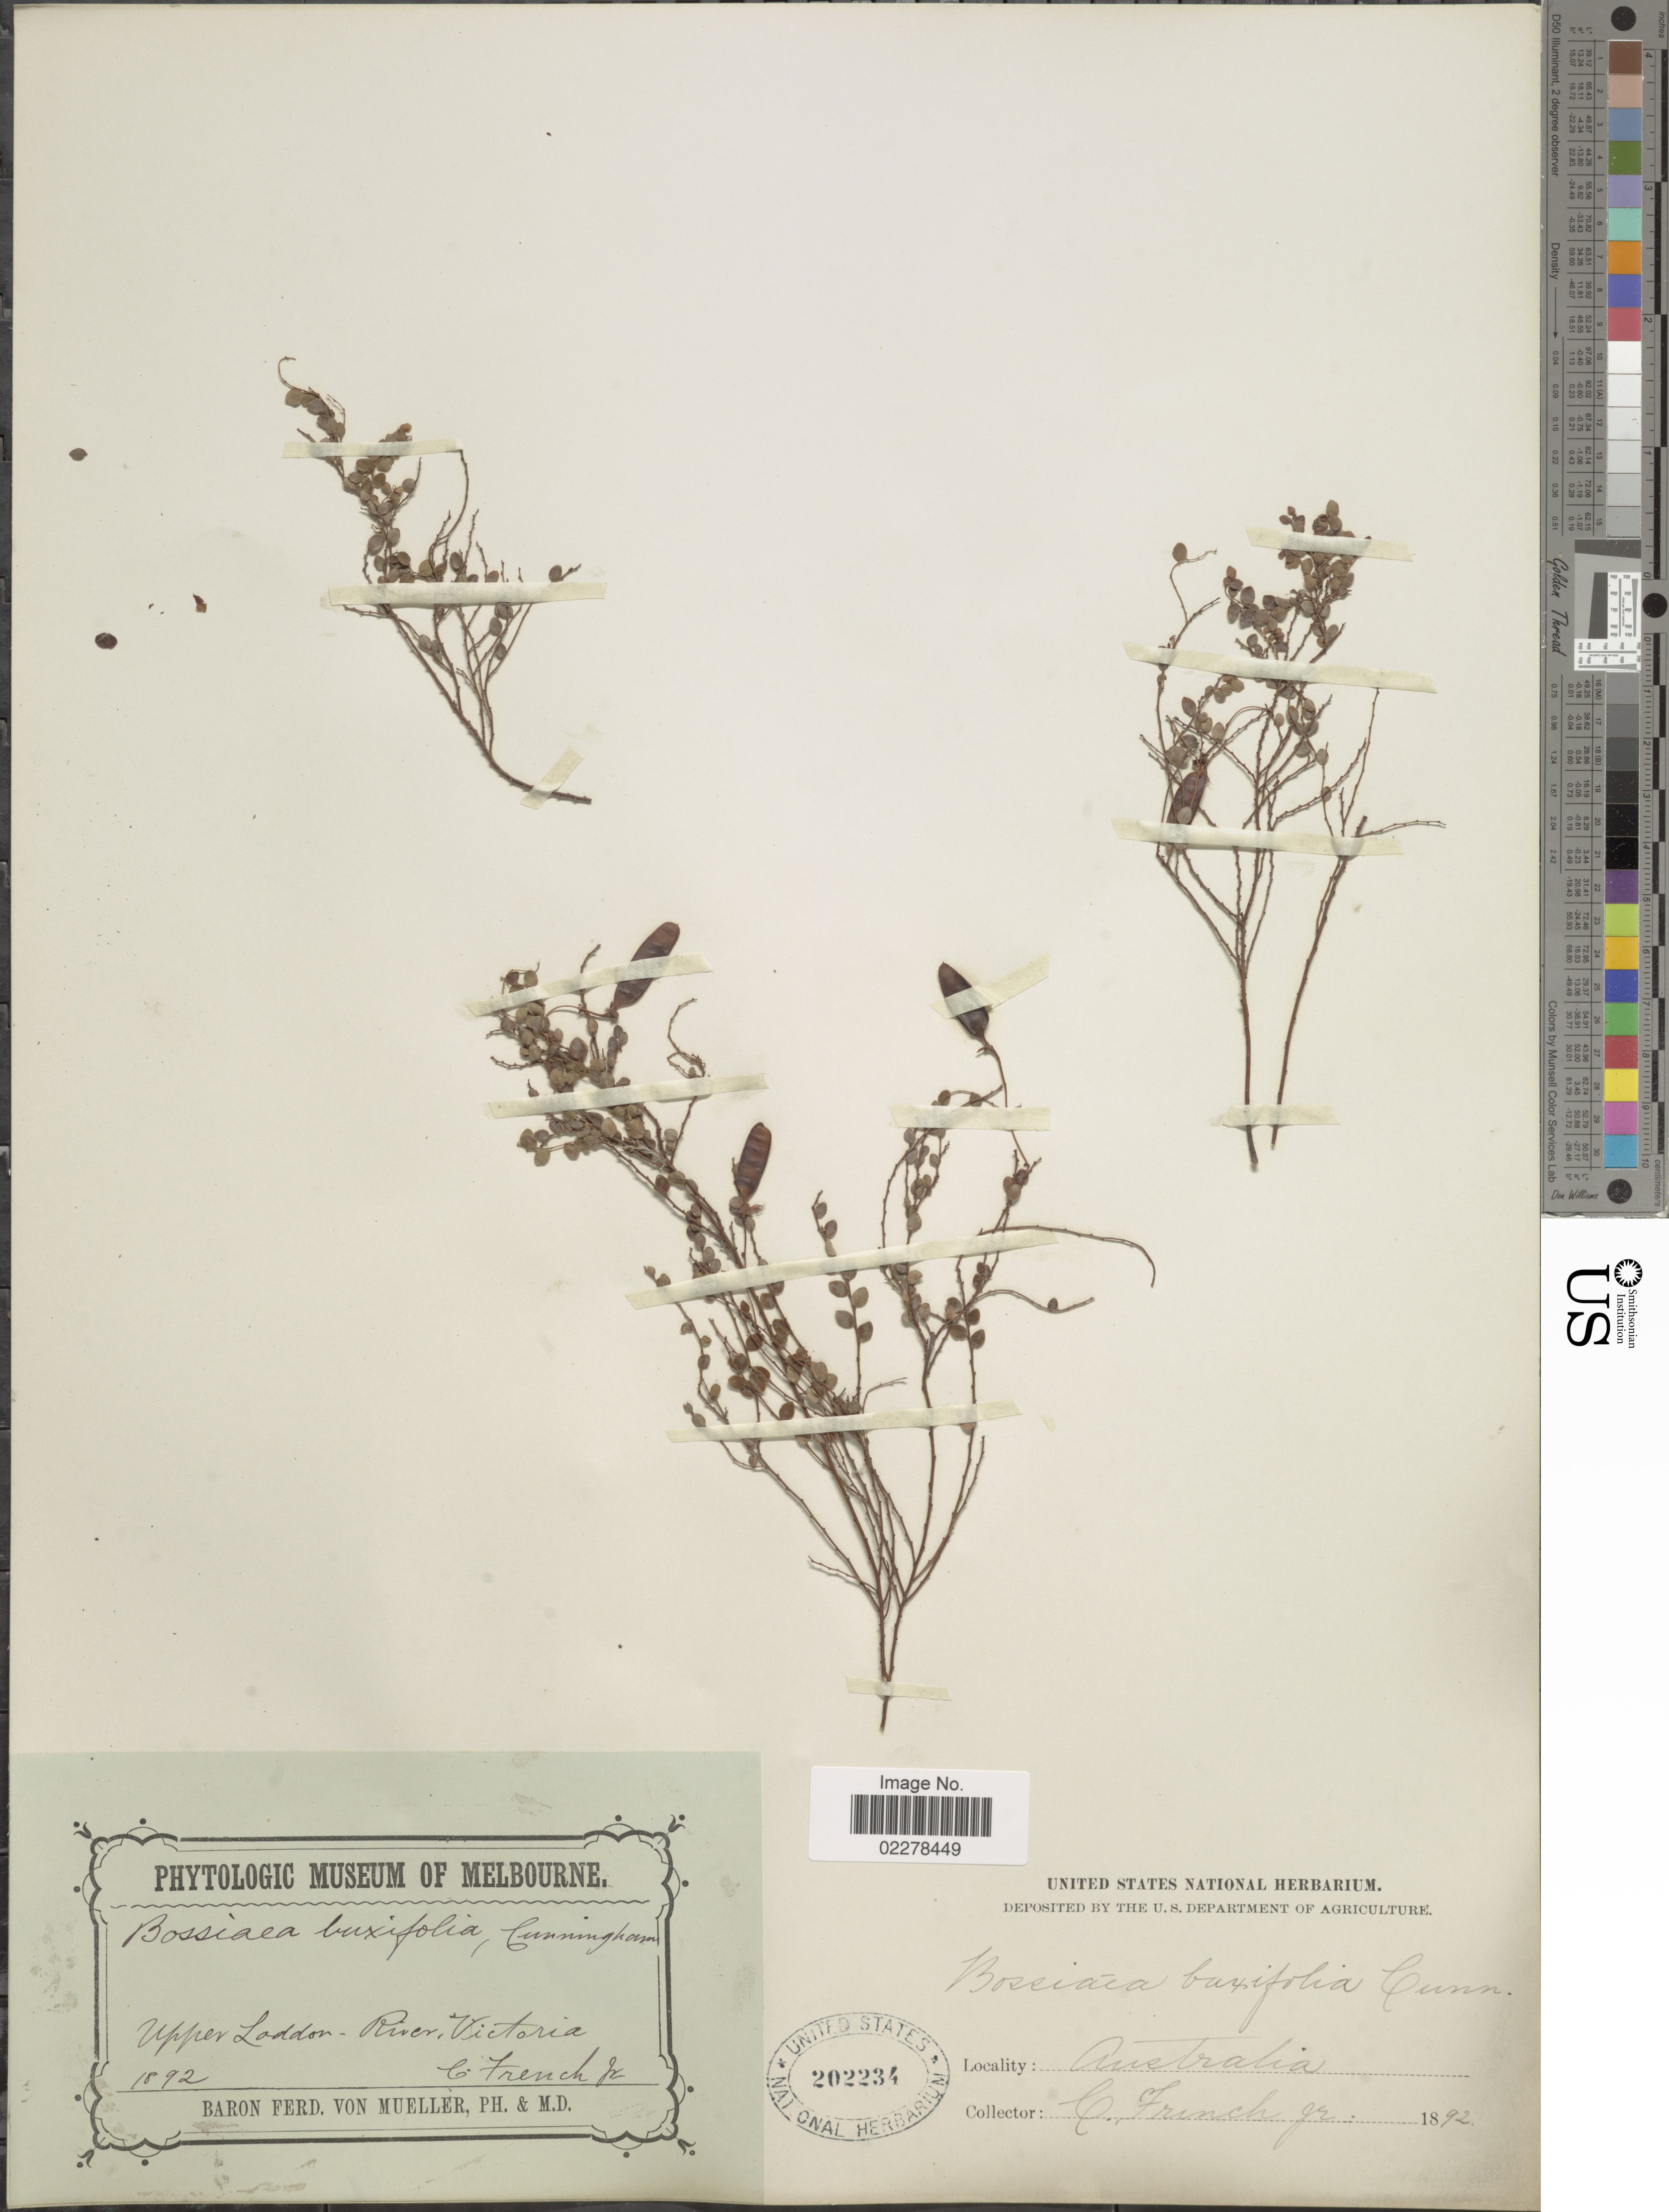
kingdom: Plantae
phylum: Tracheophyta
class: Magnoliopsida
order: Fabales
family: Fabaceae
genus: Bossiaea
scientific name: Bossiaea buxifolia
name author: A. Cunn.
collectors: C. French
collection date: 1892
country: Australia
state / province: Victoria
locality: Upper loddon River, Victoria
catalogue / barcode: US 202234